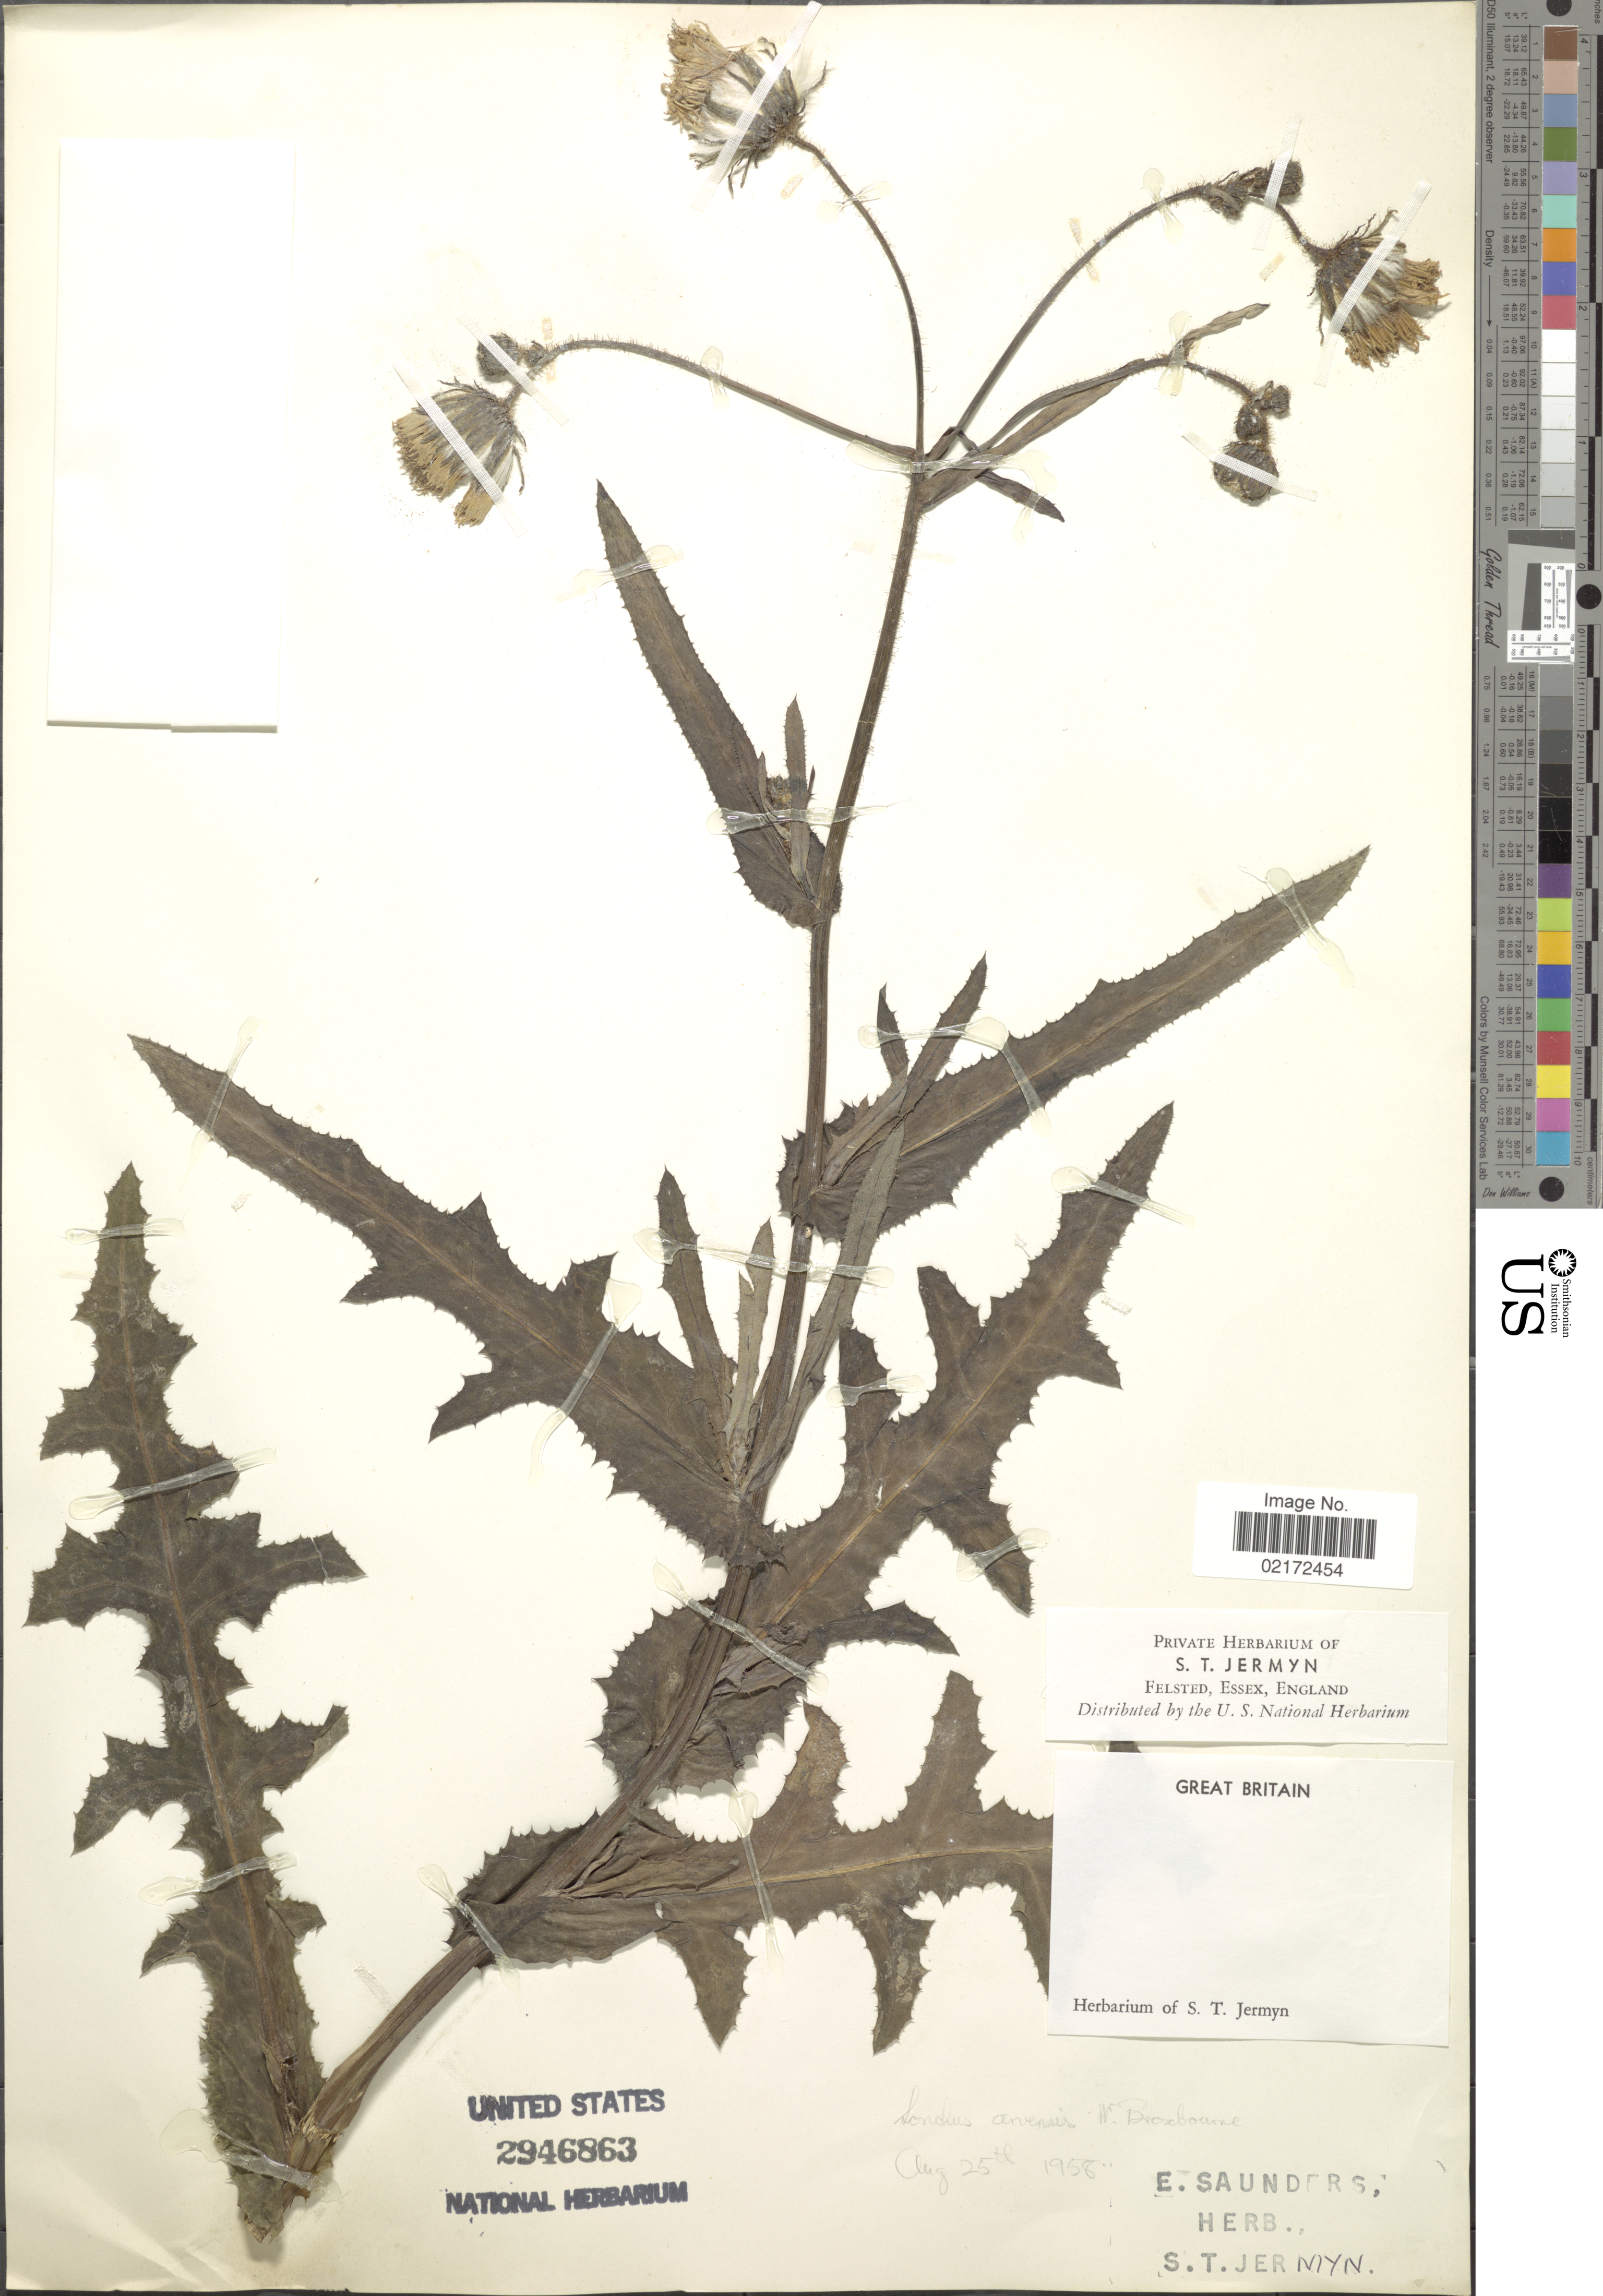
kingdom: Plantae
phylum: Tracheophyta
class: Magnoliopsida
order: Asterales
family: Asteraceae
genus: Sonchus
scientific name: Sonchus arvensis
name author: L.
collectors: ex herb. S. T. Jermyn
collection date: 1958-08-25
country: United Kingdom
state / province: England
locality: Felsted, Essex, England. Great Britain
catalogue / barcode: US 2946863